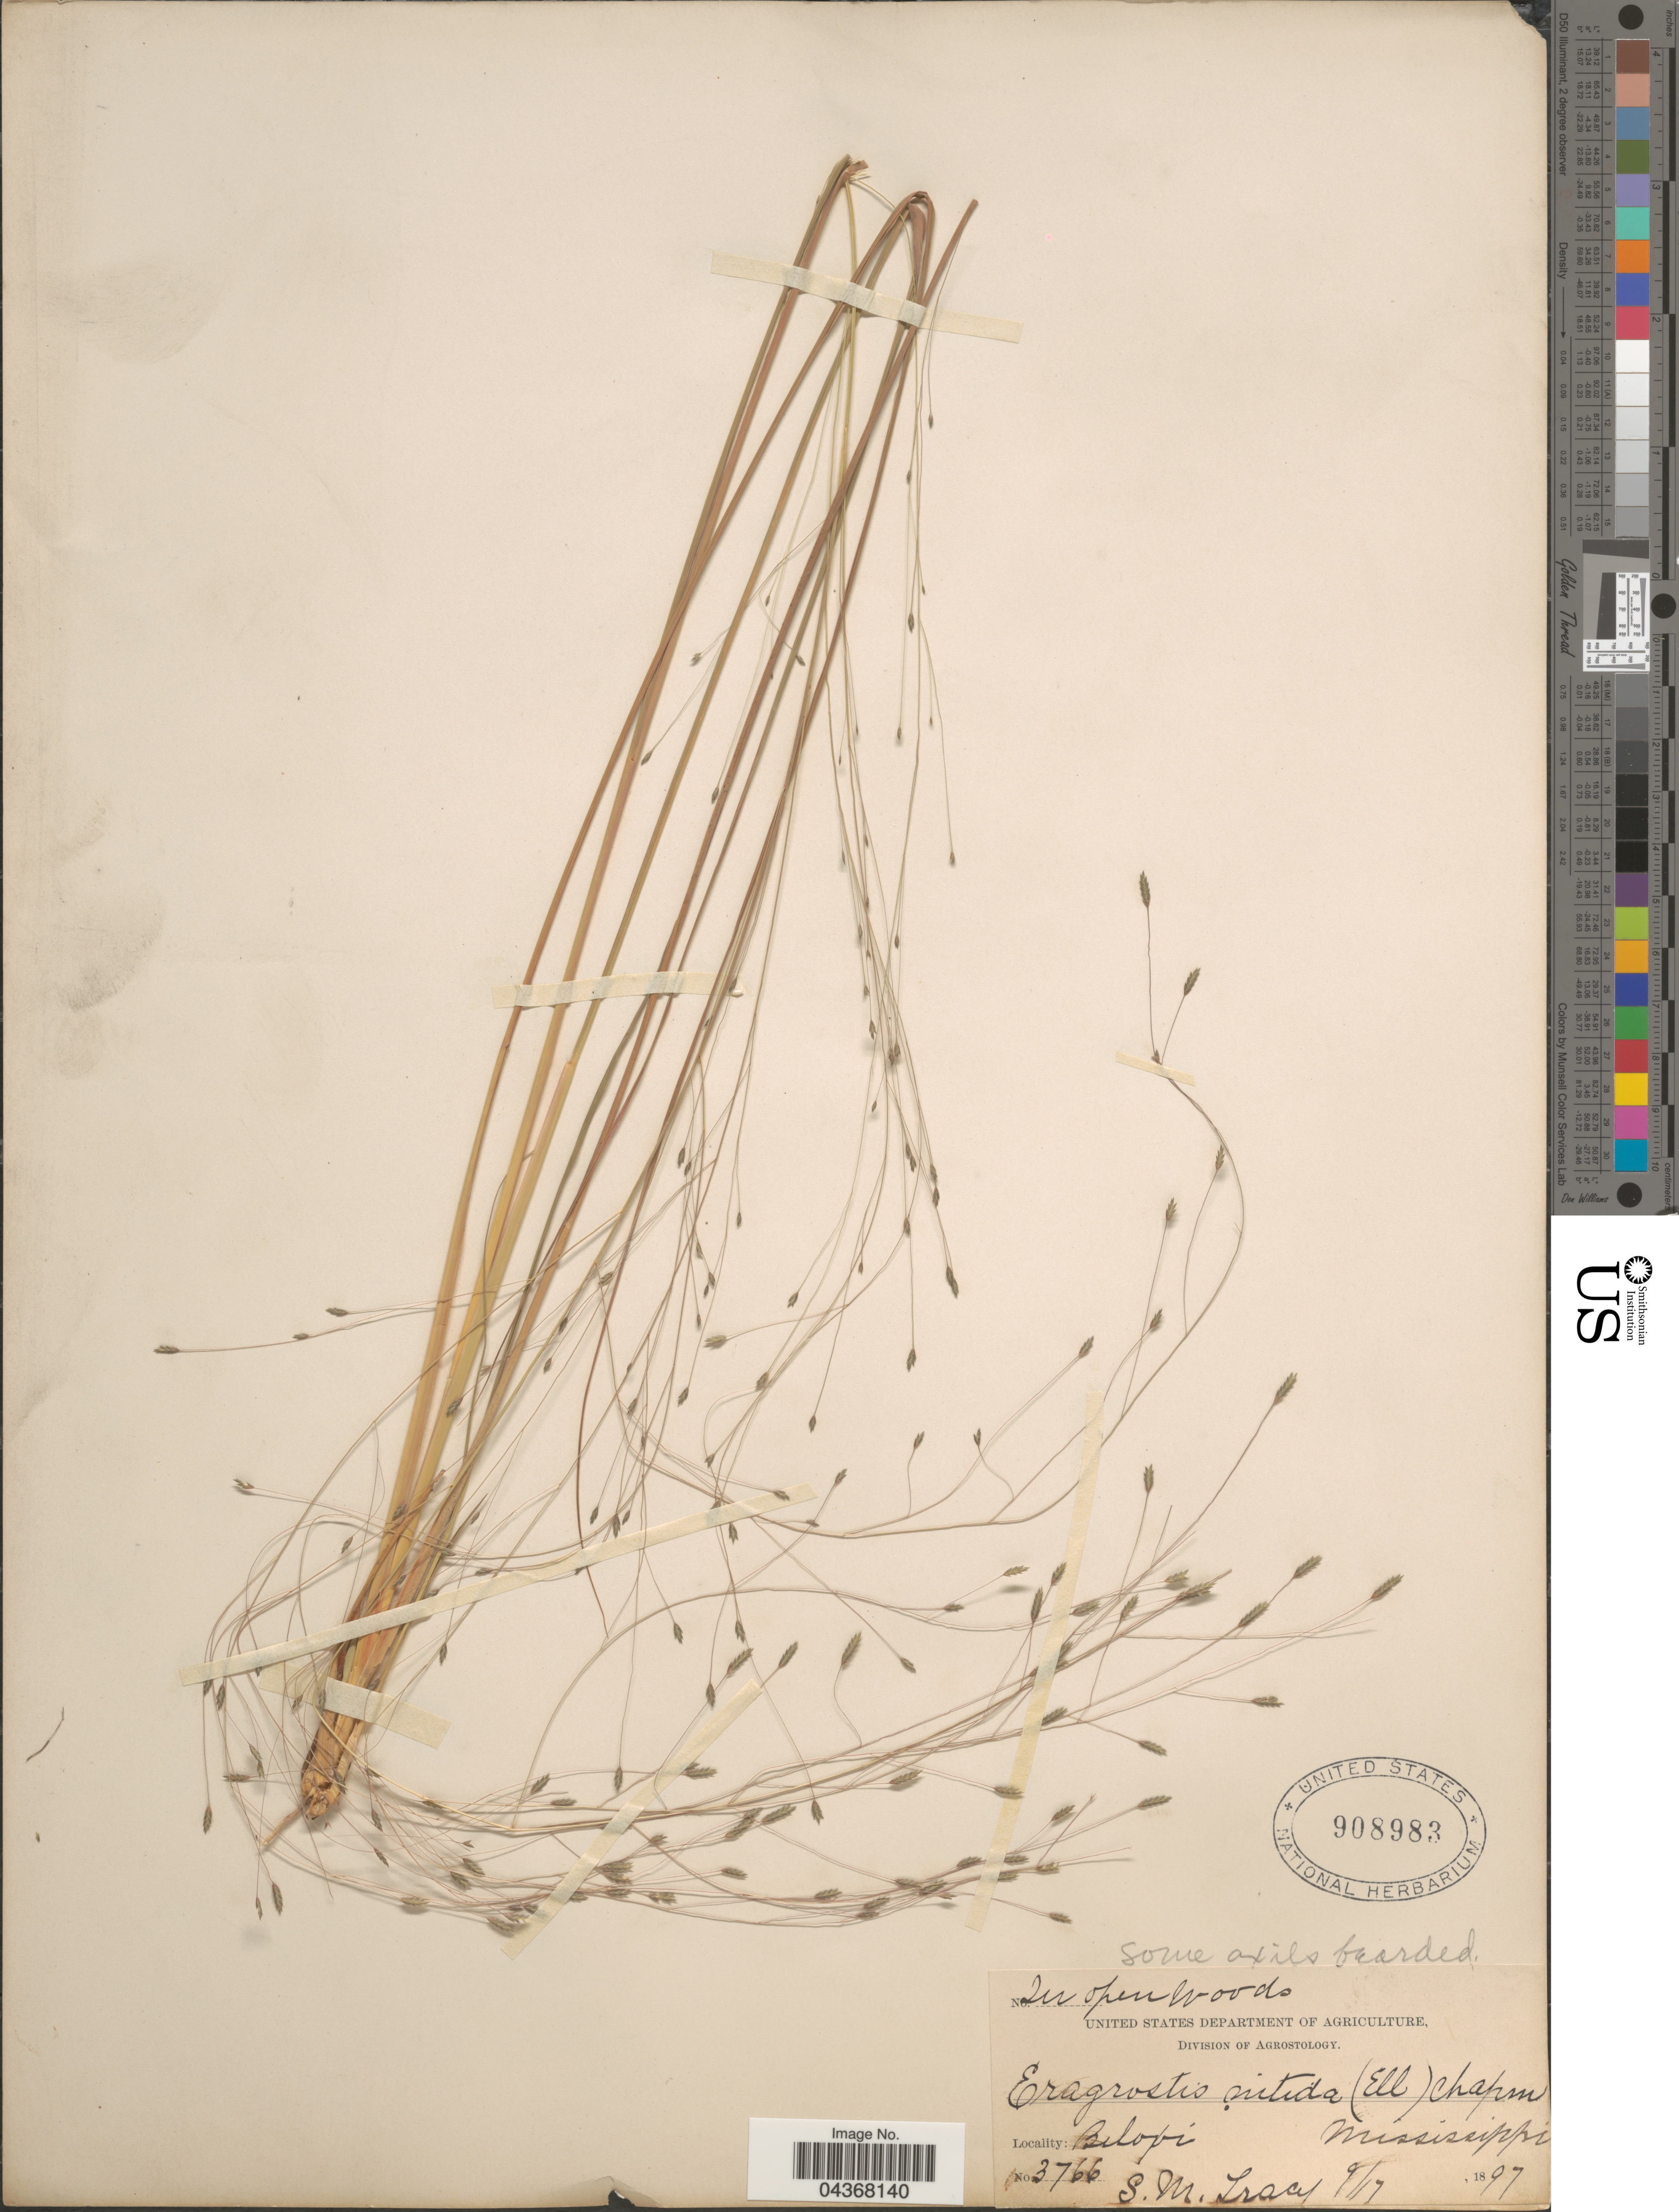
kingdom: Plantae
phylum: Tracheophyta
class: Liliopsida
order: Poales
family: Poaceae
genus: Eragrostis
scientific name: Eragrostis elliottii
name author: S. Watson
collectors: S. M. Tracy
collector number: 3766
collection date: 1897-09-17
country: United States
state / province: Mississippi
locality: Biloxi.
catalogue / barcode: US 908983